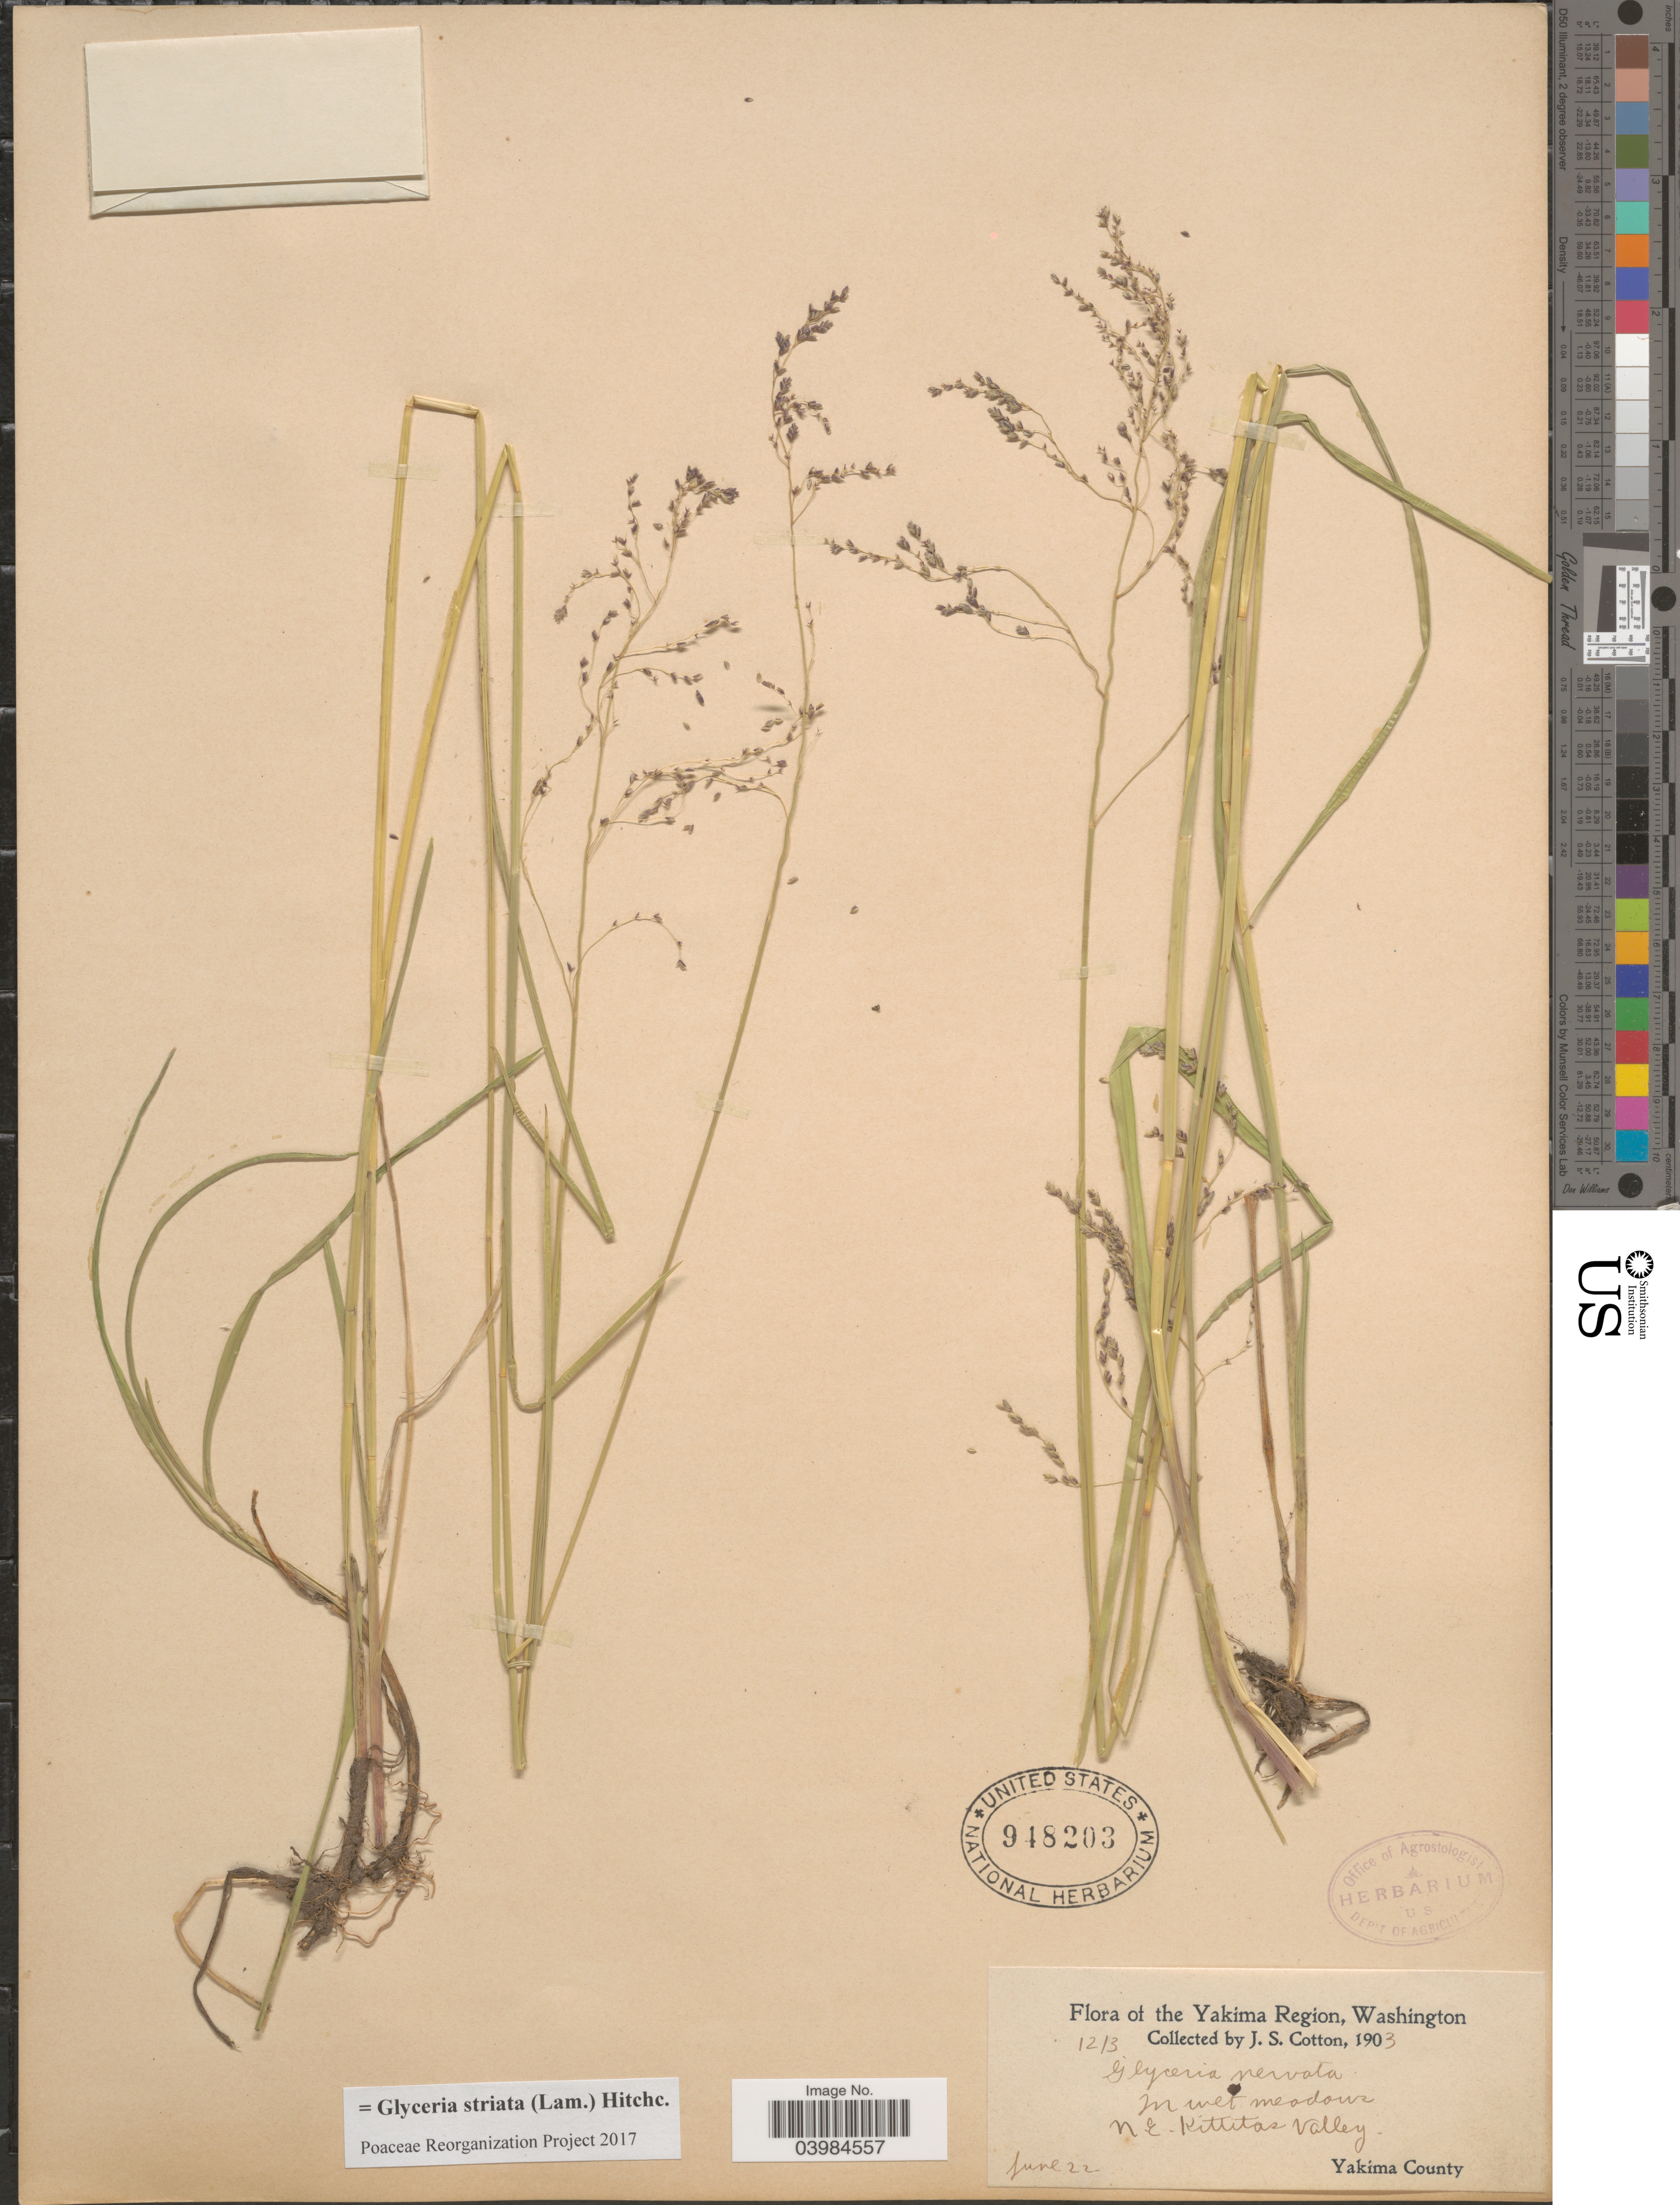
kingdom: Plantae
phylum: Tracheophyta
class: Liliopsida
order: Poales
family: Poaceae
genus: Glyceria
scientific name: Glyceria striata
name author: (Lam.) Hitchc.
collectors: J. S. Cotton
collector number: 1213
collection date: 1903-06-22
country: United States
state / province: Washington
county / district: Kittitas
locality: Yakima Region. In wet meadows. N.E. Kittitas Valley. Yakima County.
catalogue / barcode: US 948203